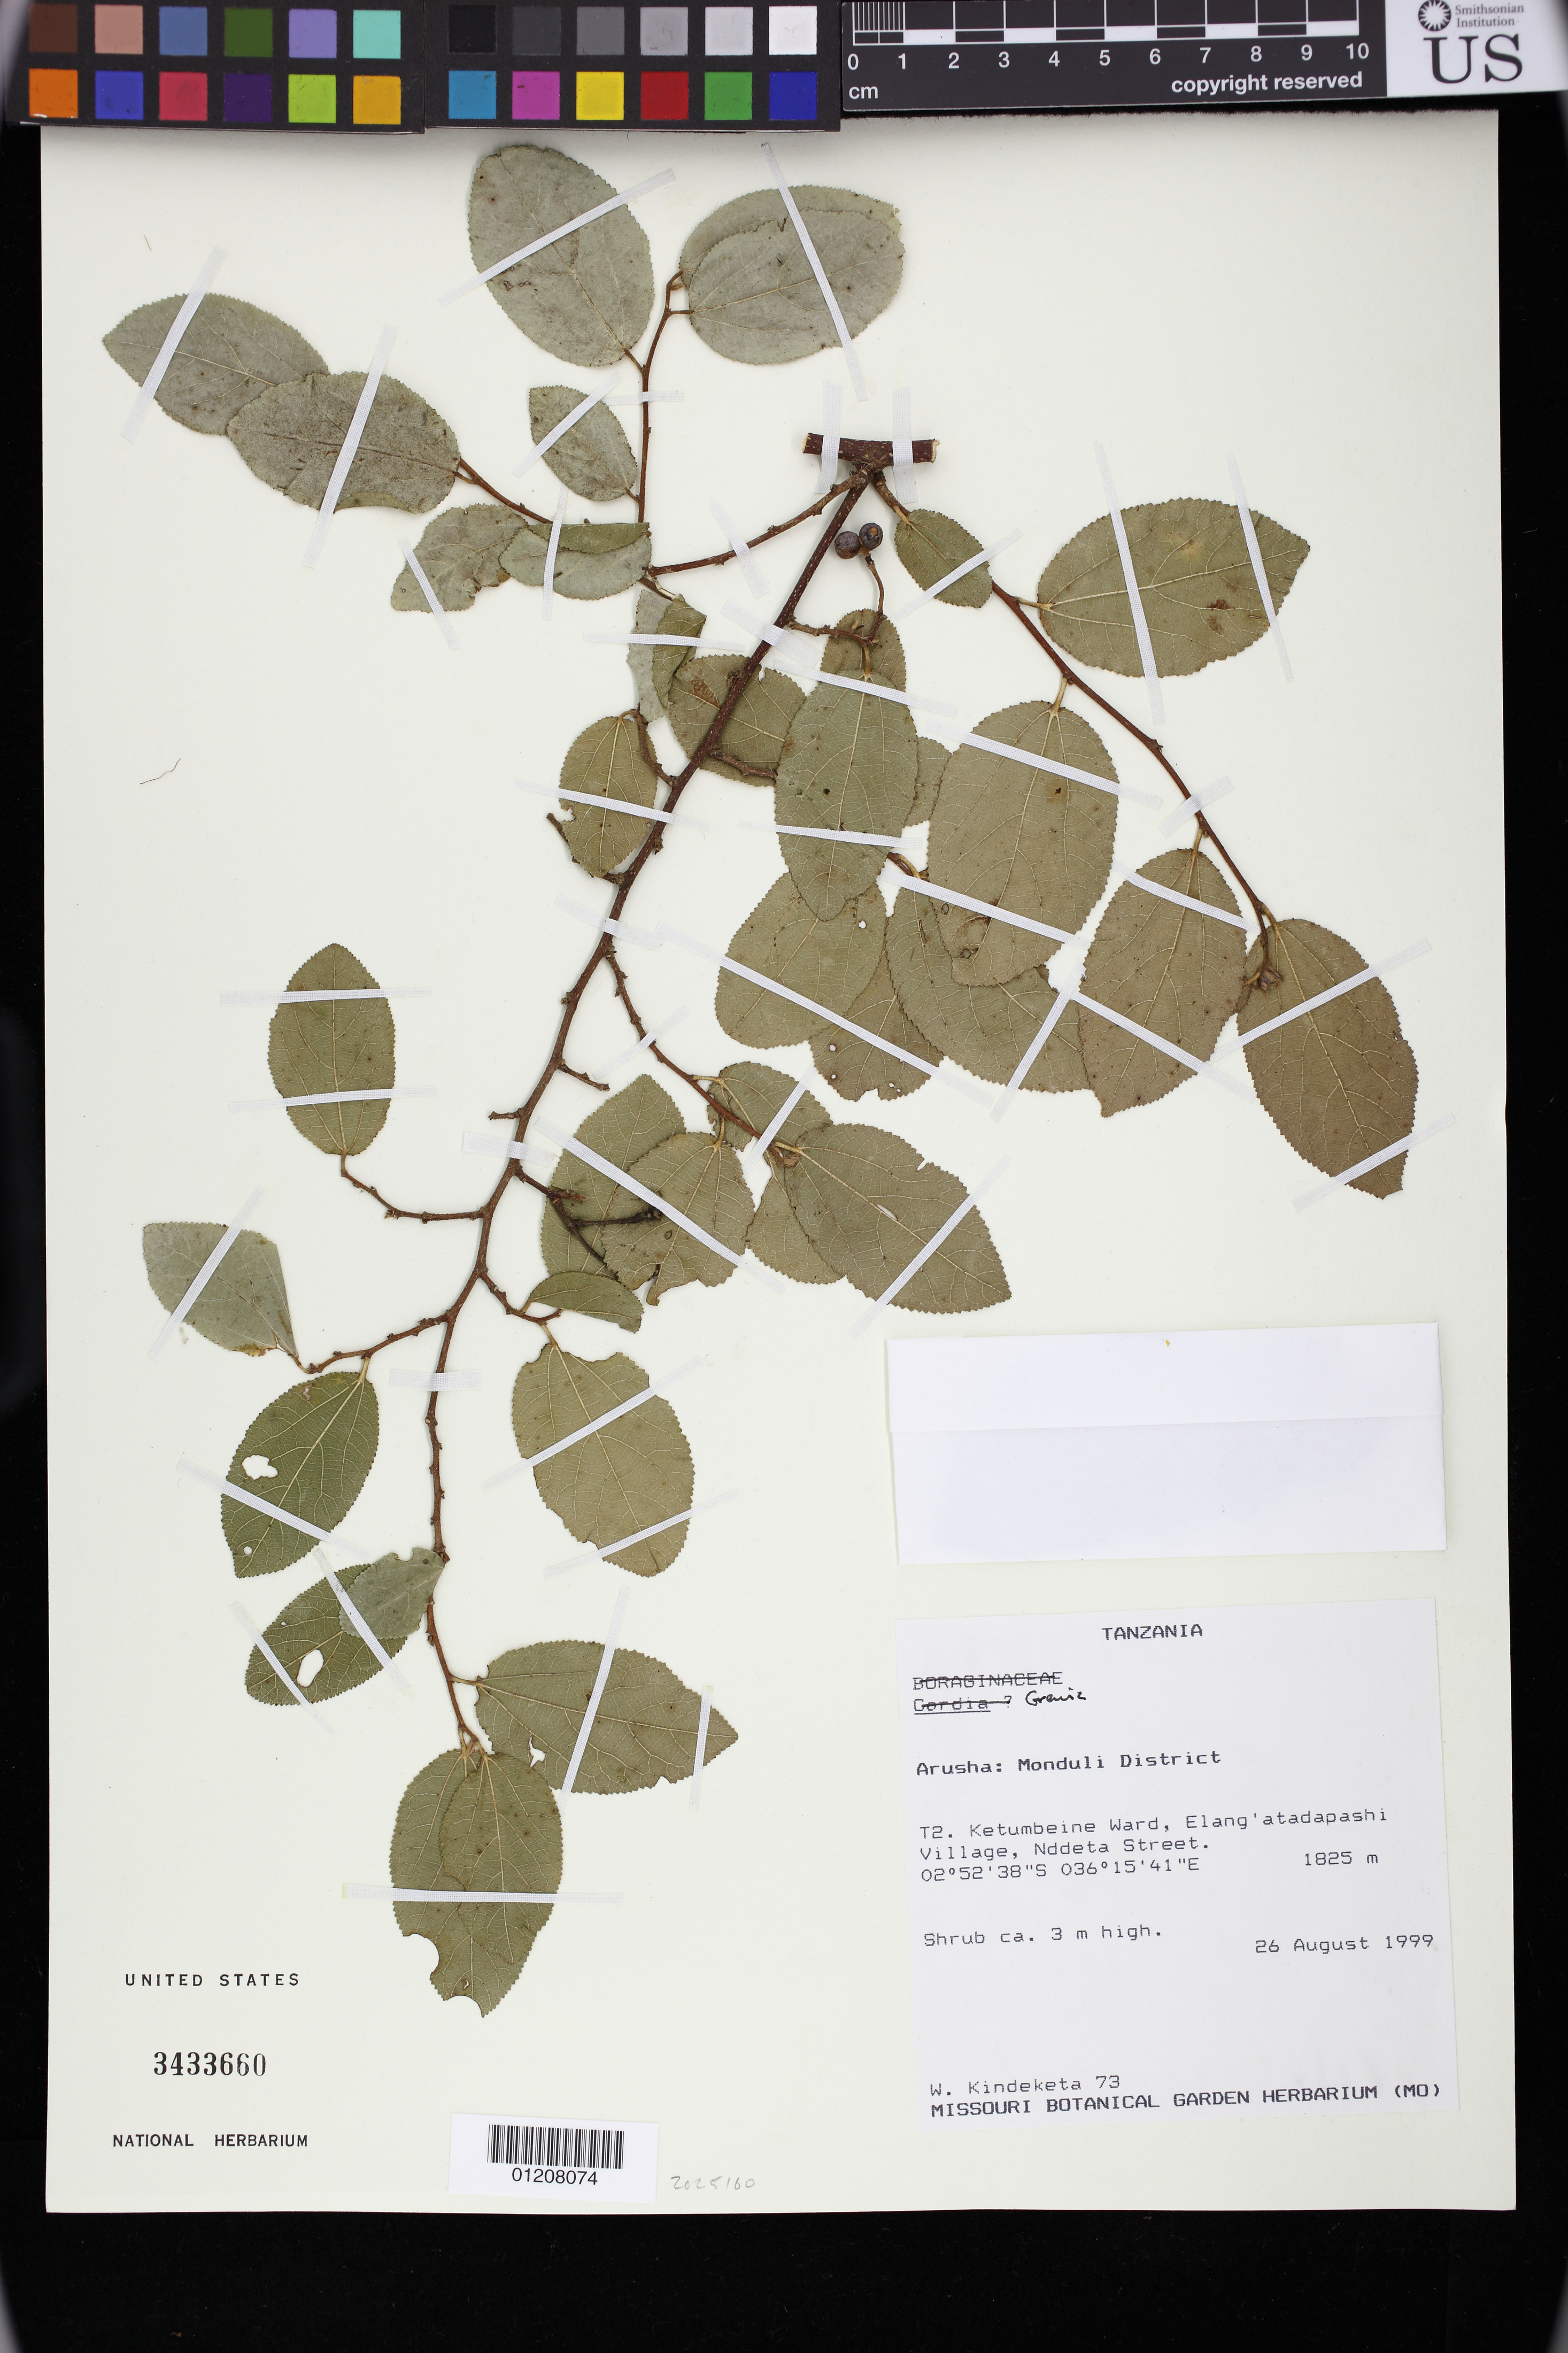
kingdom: Plantae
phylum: Tracheophyta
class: Magnoliopsida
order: Malvales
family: Malvaceae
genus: Grewia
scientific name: Grewia sp.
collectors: W. Kindeketa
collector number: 73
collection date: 1999-08-26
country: Tanzania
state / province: Arusha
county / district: Monduli District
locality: T2. Ketumbeine Ward, Elang'atadapashi Village, Nddeta Street.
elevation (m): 1825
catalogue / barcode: US 3433660